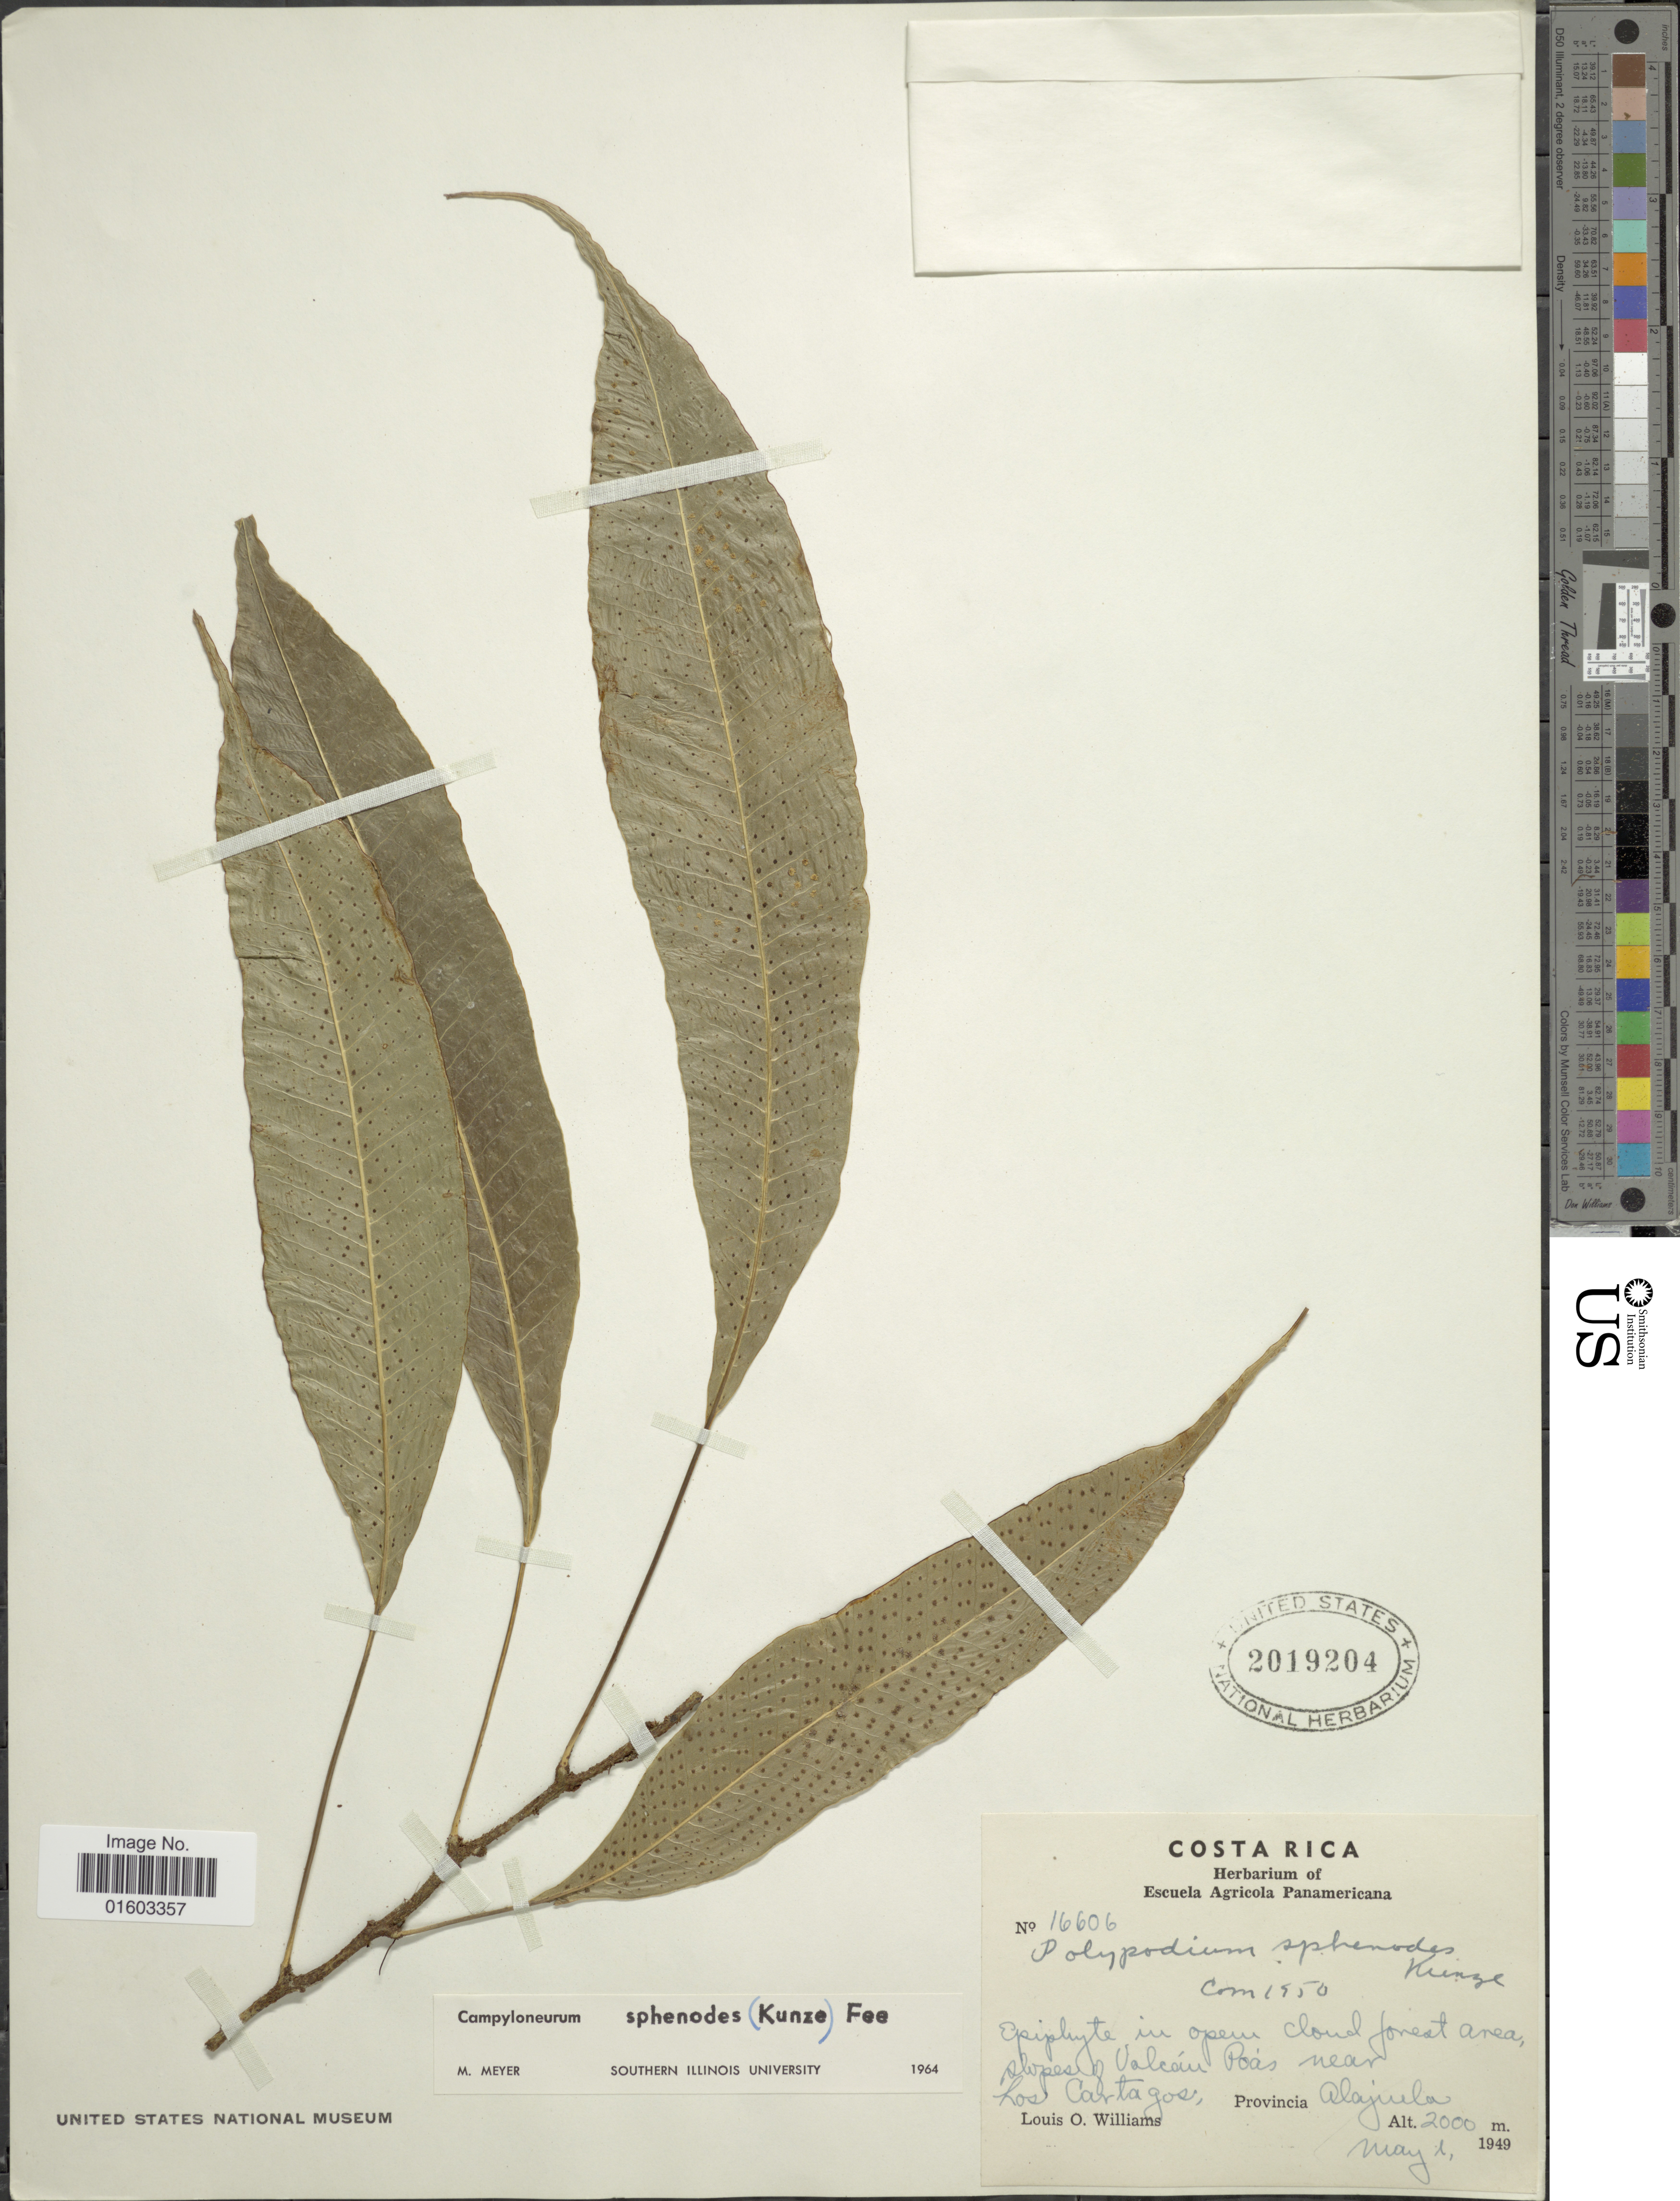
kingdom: Plantae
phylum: Tracheophyta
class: Polypodiopsida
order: Polypodiales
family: Polypodiaceae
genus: Campyloneurum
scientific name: Campyloneurum wercklei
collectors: L. O. Williams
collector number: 16606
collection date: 1949-05-01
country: Costa Rica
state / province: Alajuela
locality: Cloud forest area, slopes of Volcan Poas near Los Cartagos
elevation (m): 2000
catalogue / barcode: US 2019204